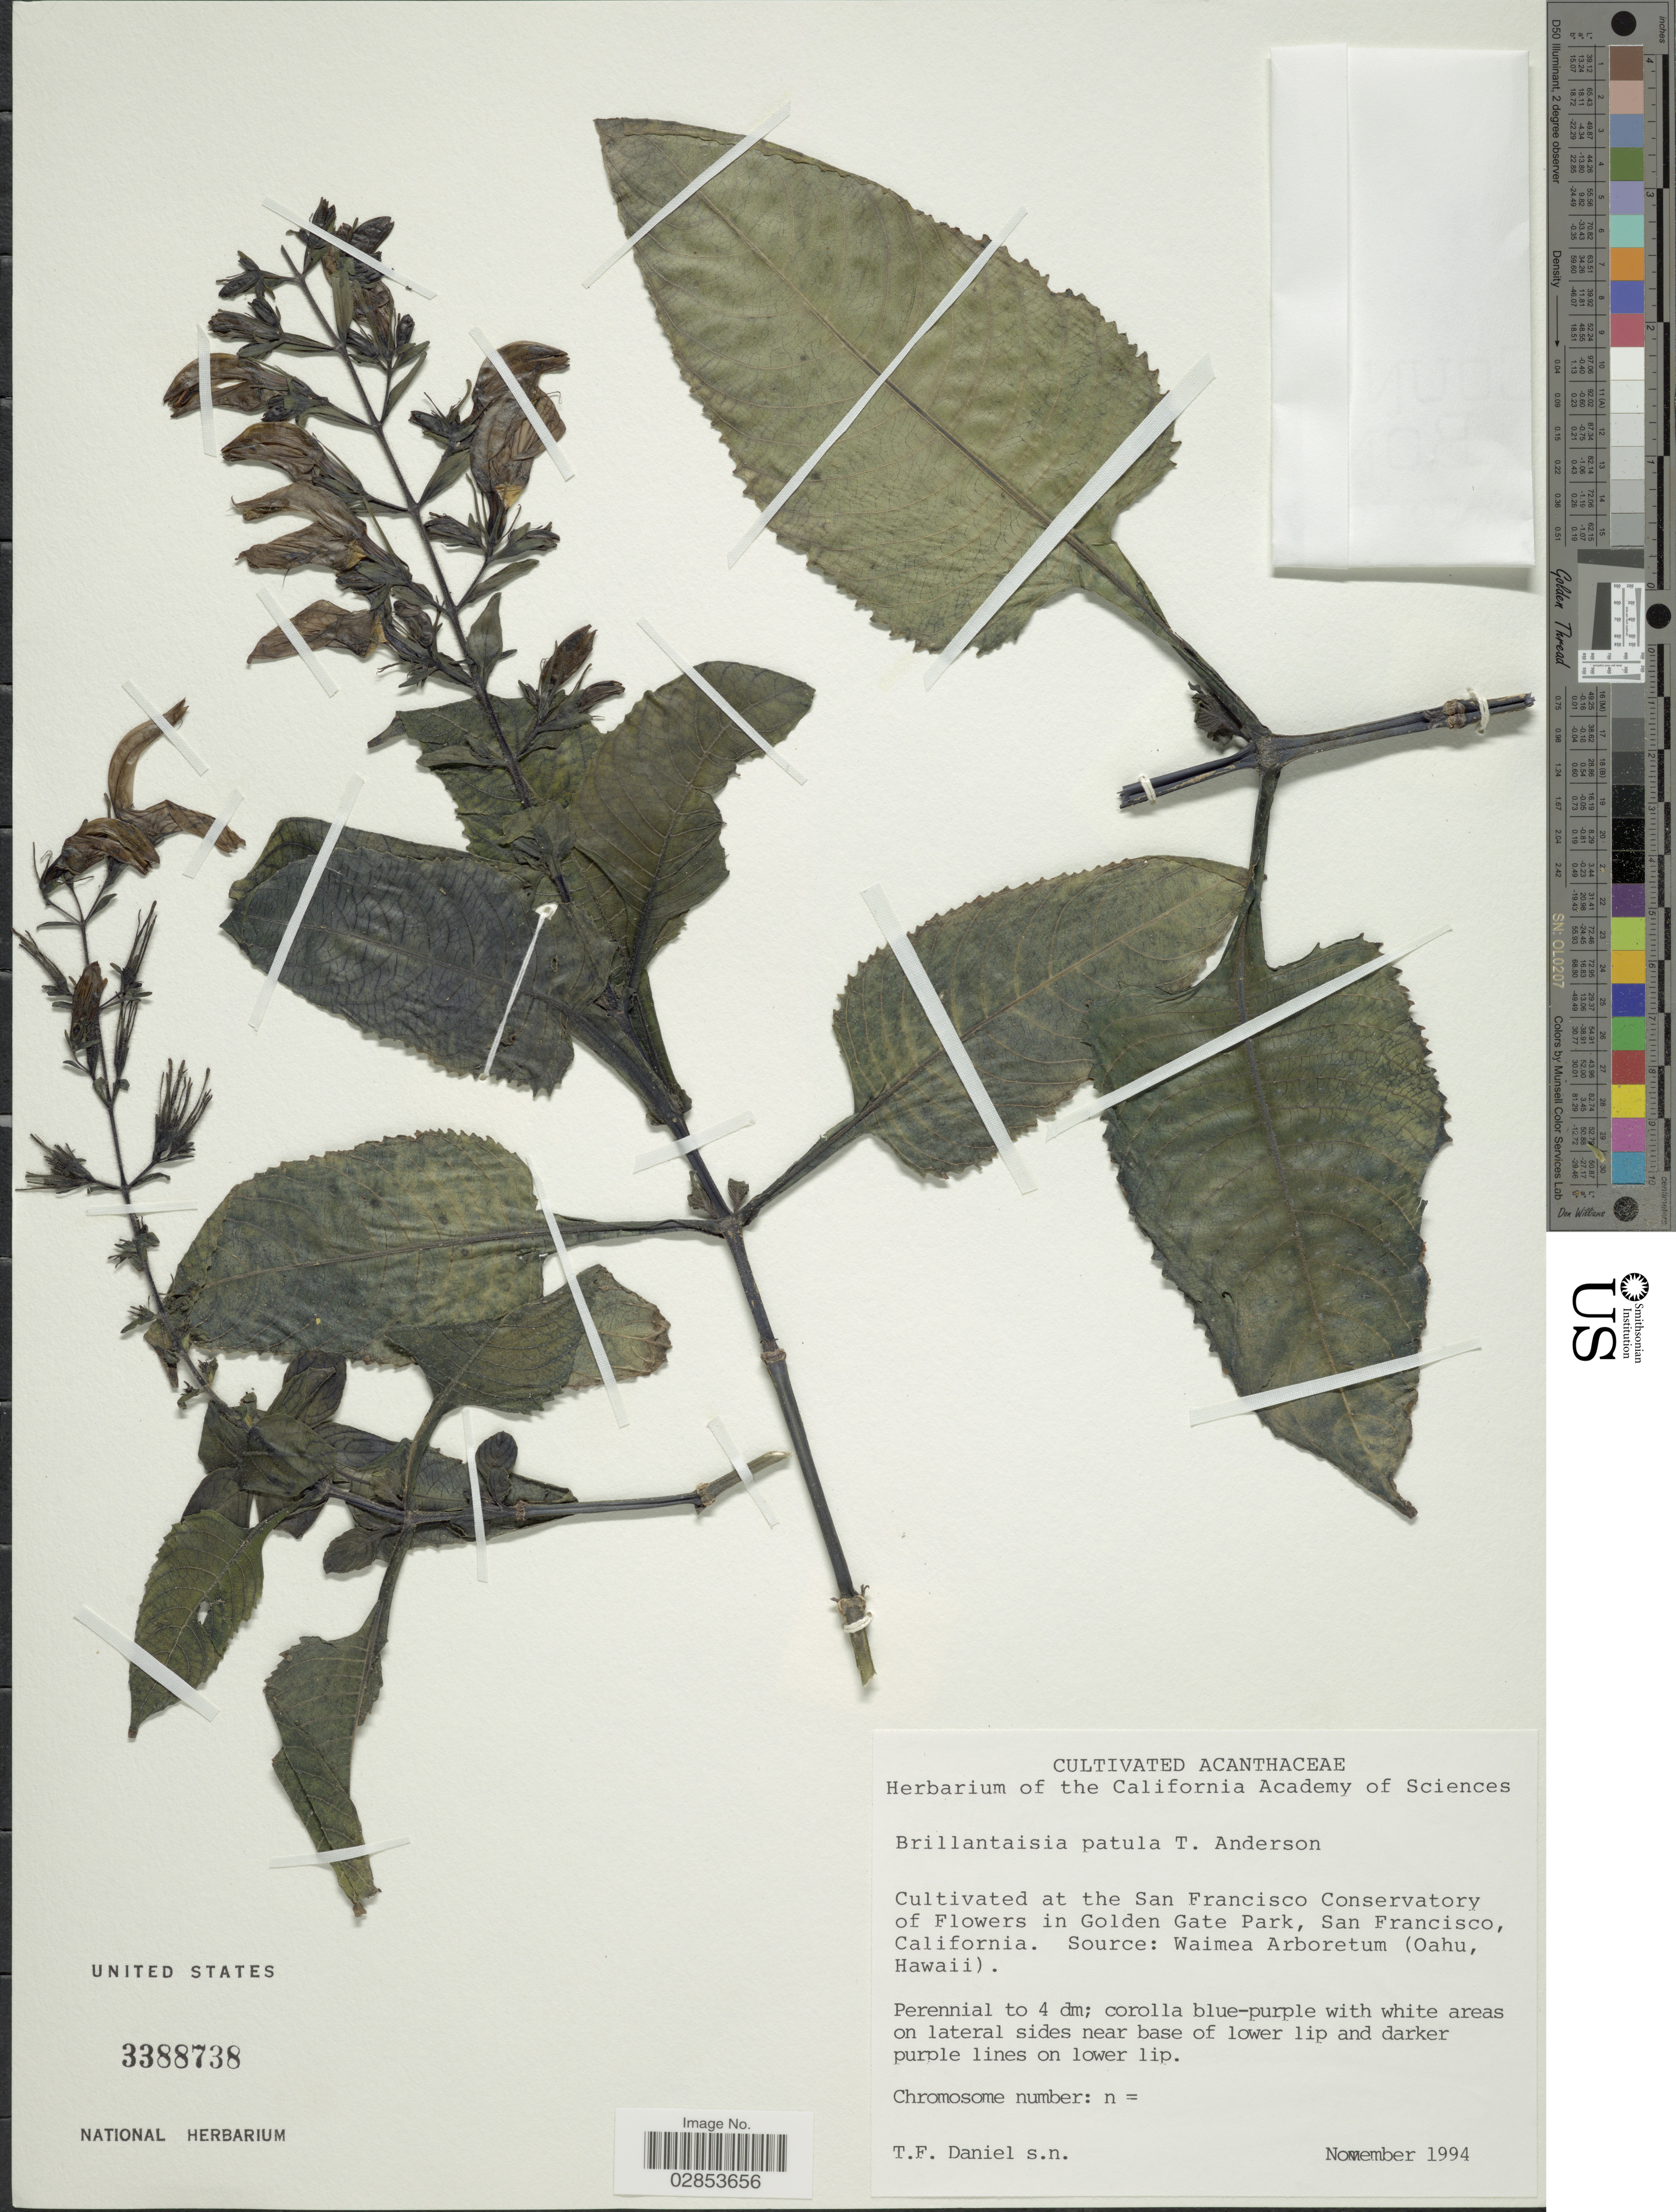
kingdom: Plantae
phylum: Tracheophyta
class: Magnoliopsida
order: Lamiales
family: Acanthaceae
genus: Brillantaisia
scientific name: Brillantaisia lamium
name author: (Nees) Benth.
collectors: T. F. Daniel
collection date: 1994-11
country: United States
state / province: California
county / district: San Francisco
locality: San Francisco Conservatory of Flowers in Golden Gate Park, San Francisco.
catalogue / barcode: US 3388738